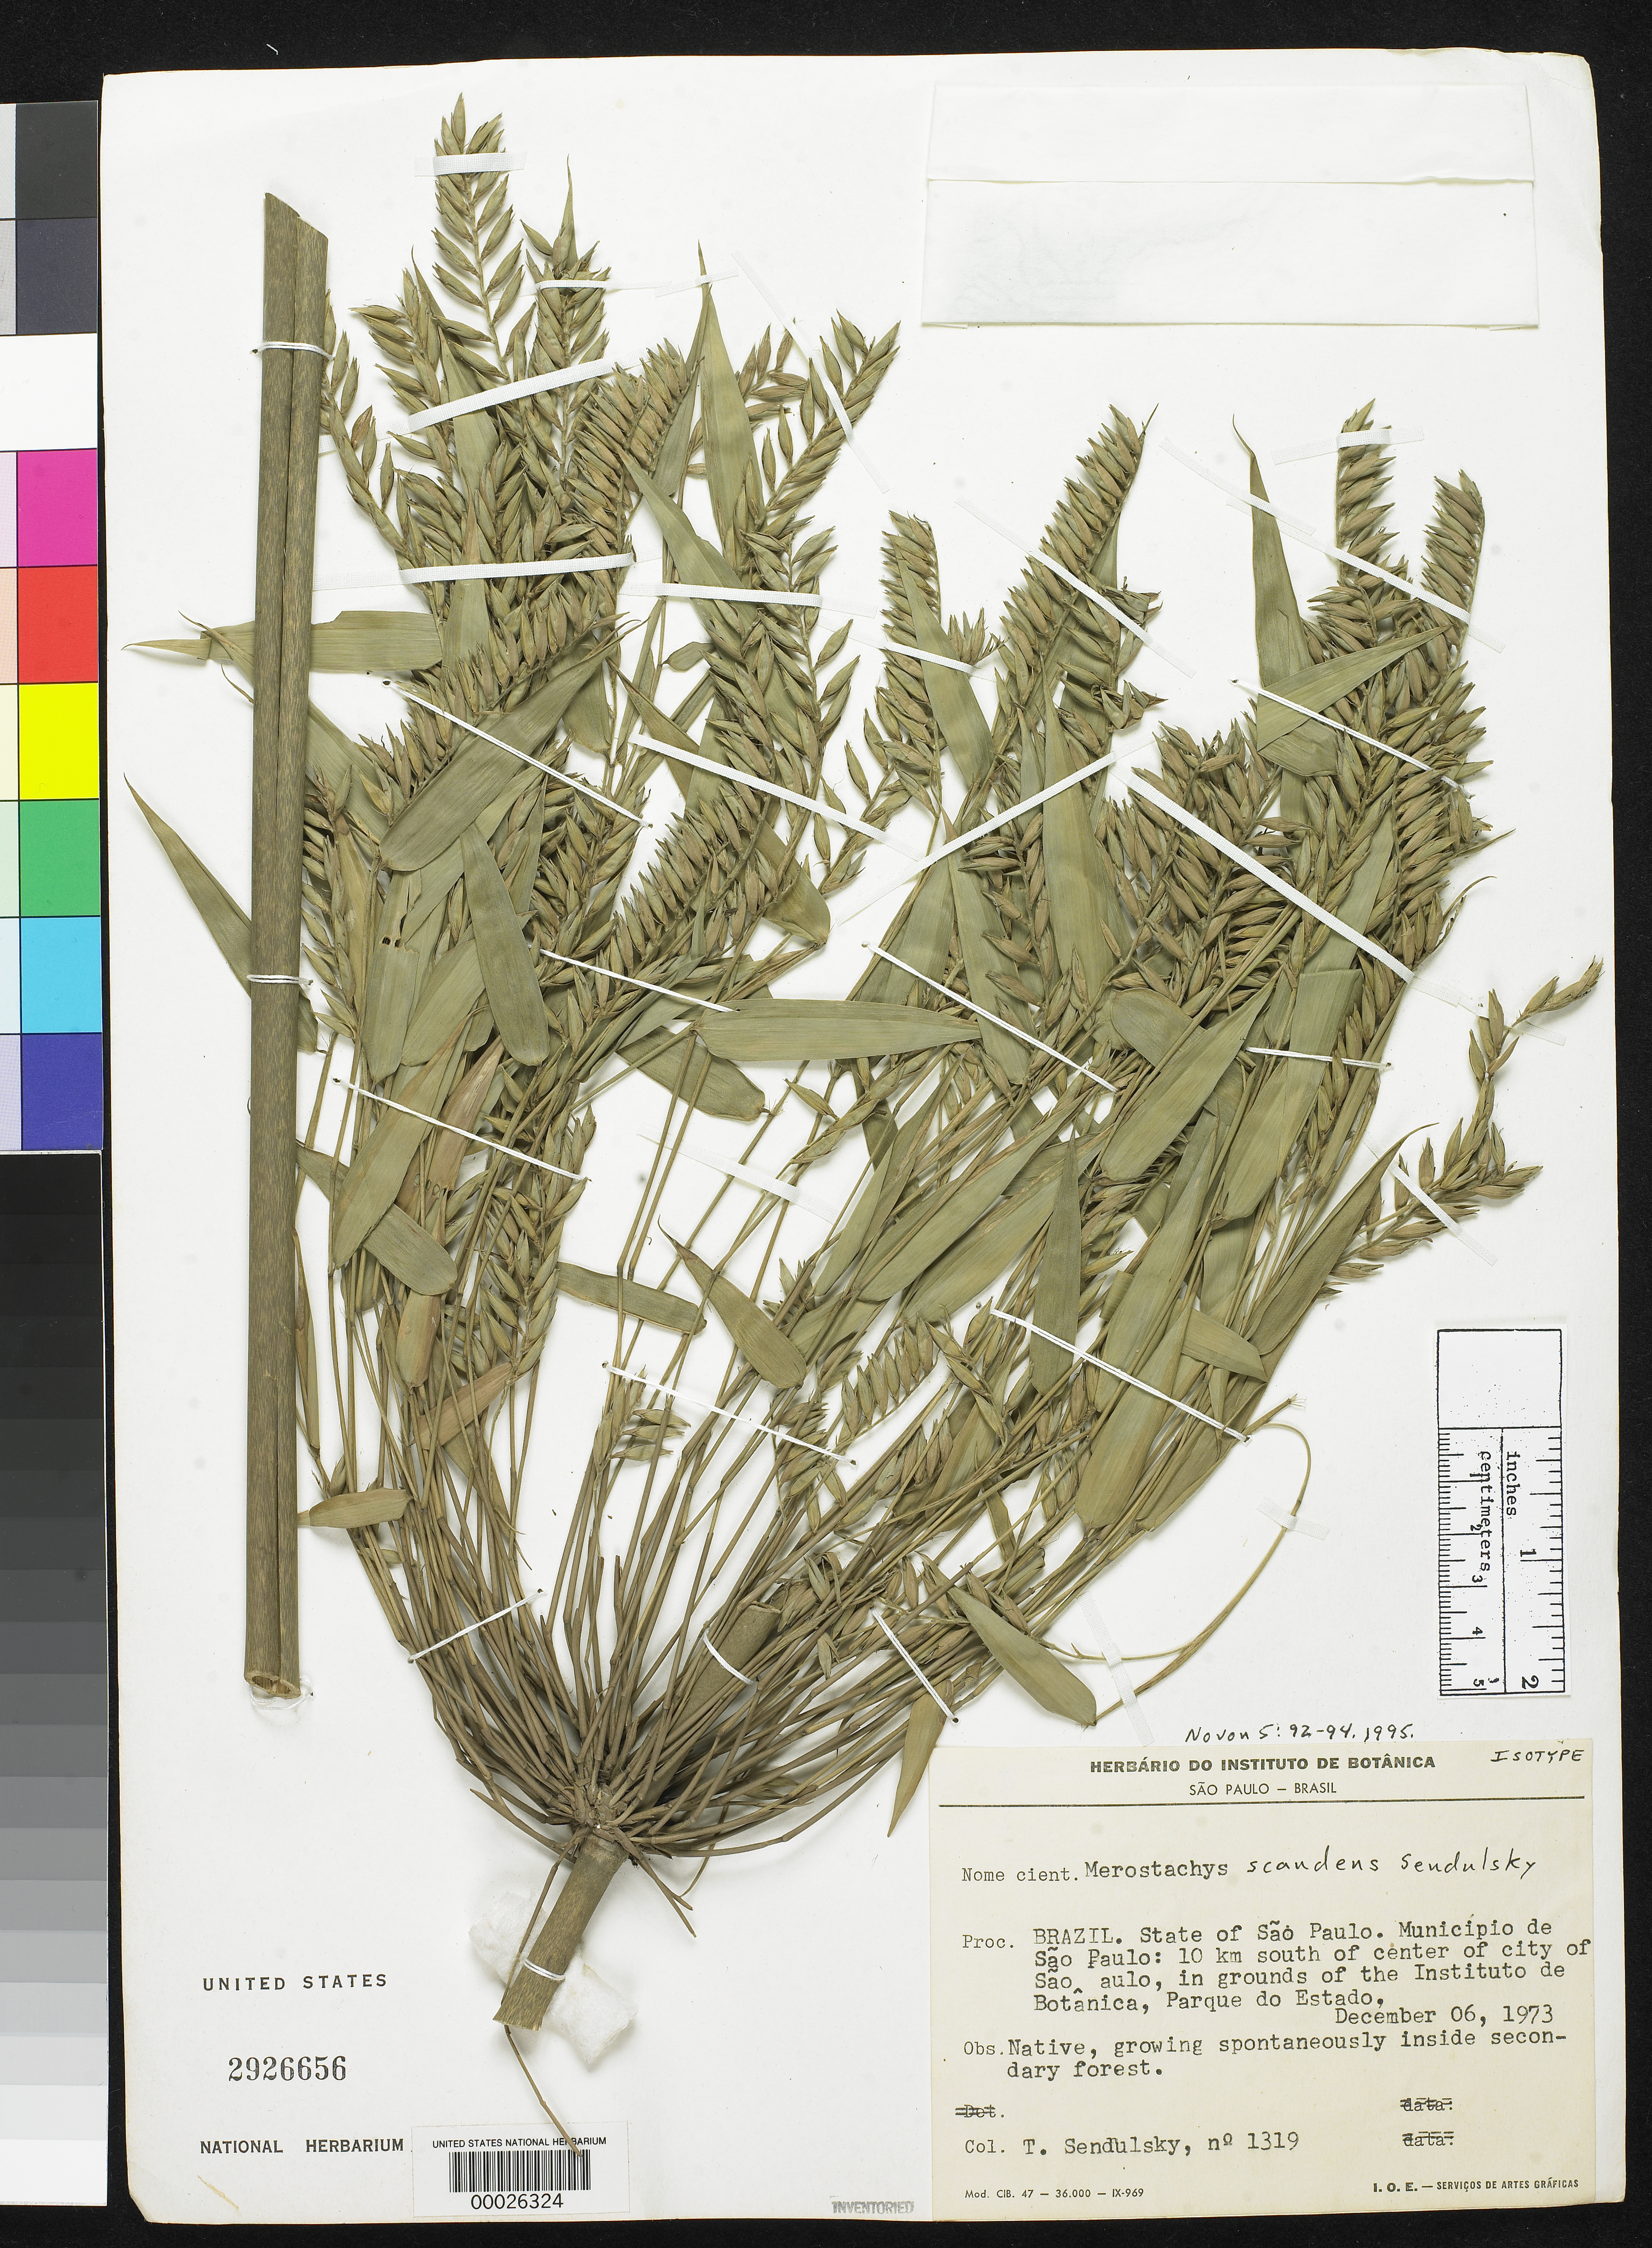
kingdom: Plantae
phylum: Tracheophyta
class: Liliopsida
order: Poales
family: Poaceae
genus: Merostachys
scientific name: Merostachys scandens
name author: Send.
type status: Isotype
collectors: T. Sendulsky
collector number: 1319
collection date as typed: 06 Dec 1973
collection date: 1973-12-06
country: Brazil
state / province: São Paulo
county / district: São Paulo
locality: State of São Paulo. Municipio de São Paulo: 10 km south of center of city of São Paulo, in grounds of the Instituto de Botânica, Parque do Estado.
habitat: Native, growing spontaneously inside secondary forest.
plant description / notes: Holotype at SP.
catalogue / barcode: US 2926656